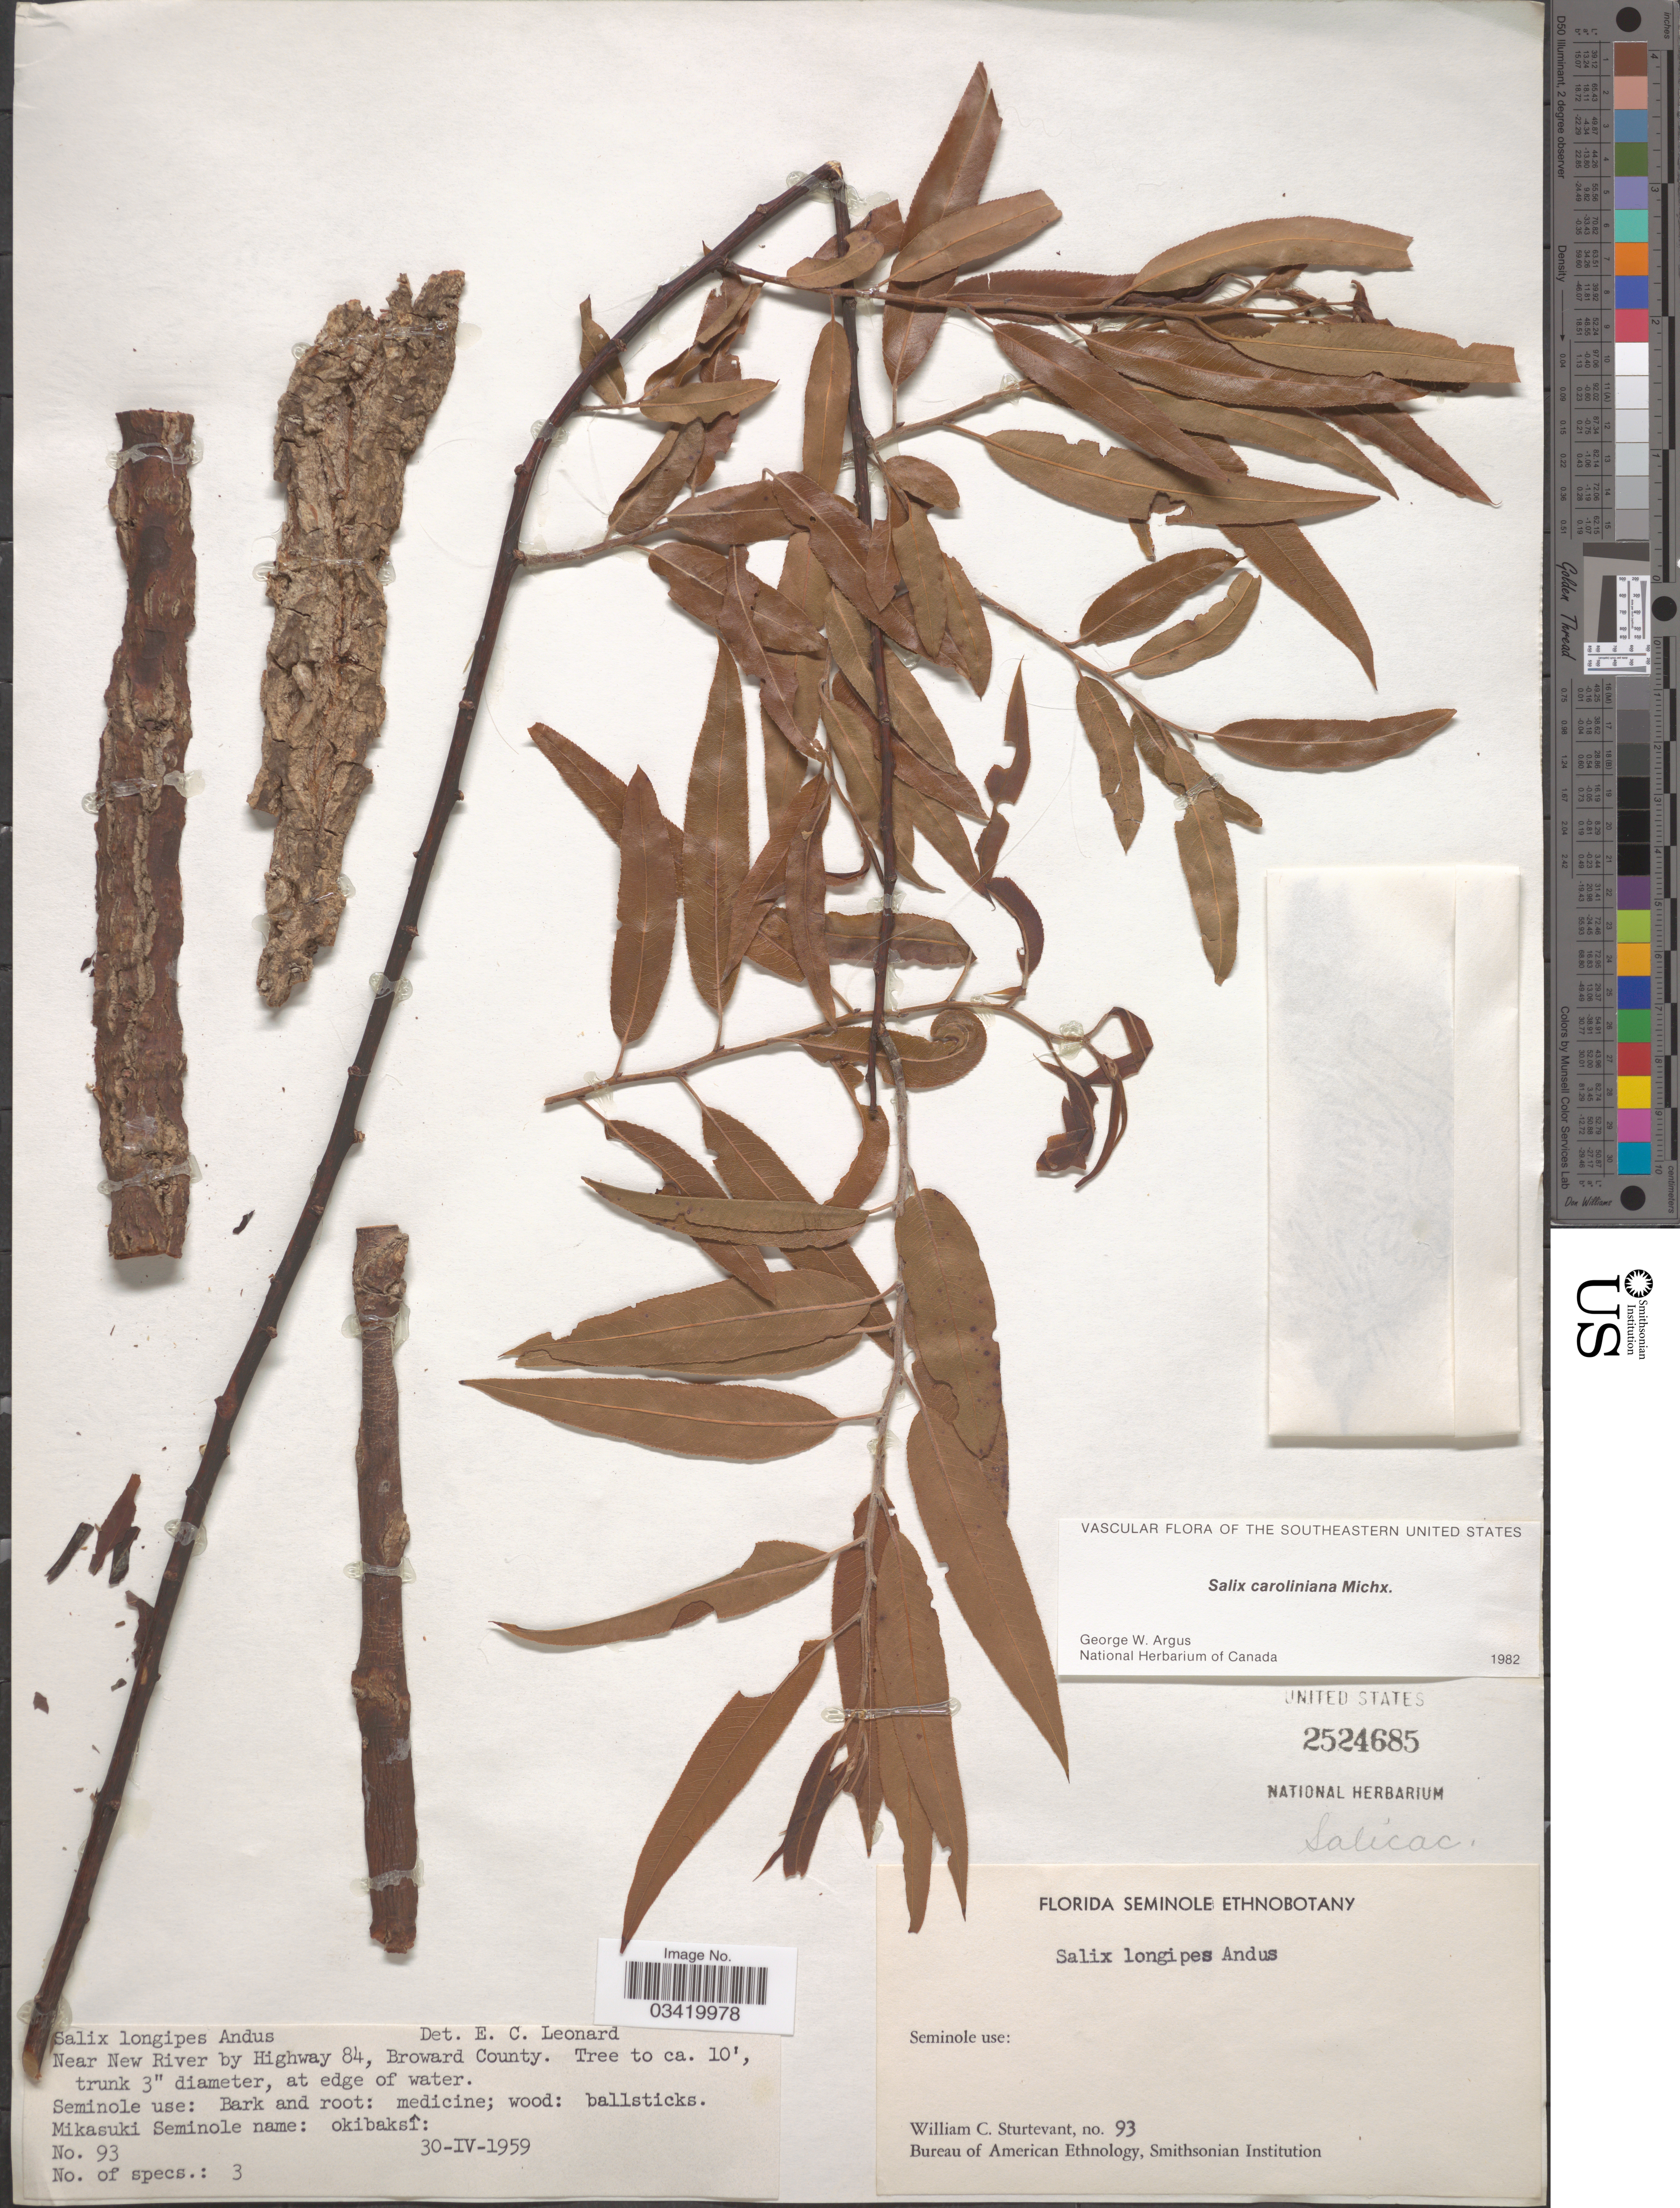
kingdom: Plantae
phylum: Tracheophyta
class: Magnoliopsida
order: Malpighiales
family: Salicaceae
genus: Salix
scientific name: Salix caroliniana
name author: Michx.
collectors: W. Sturtevant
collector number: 93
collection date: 1959-04-30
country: United States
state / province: Florida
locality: Near New River by Highway 84, Broward County, at edge of water.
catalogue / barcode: US 2524685